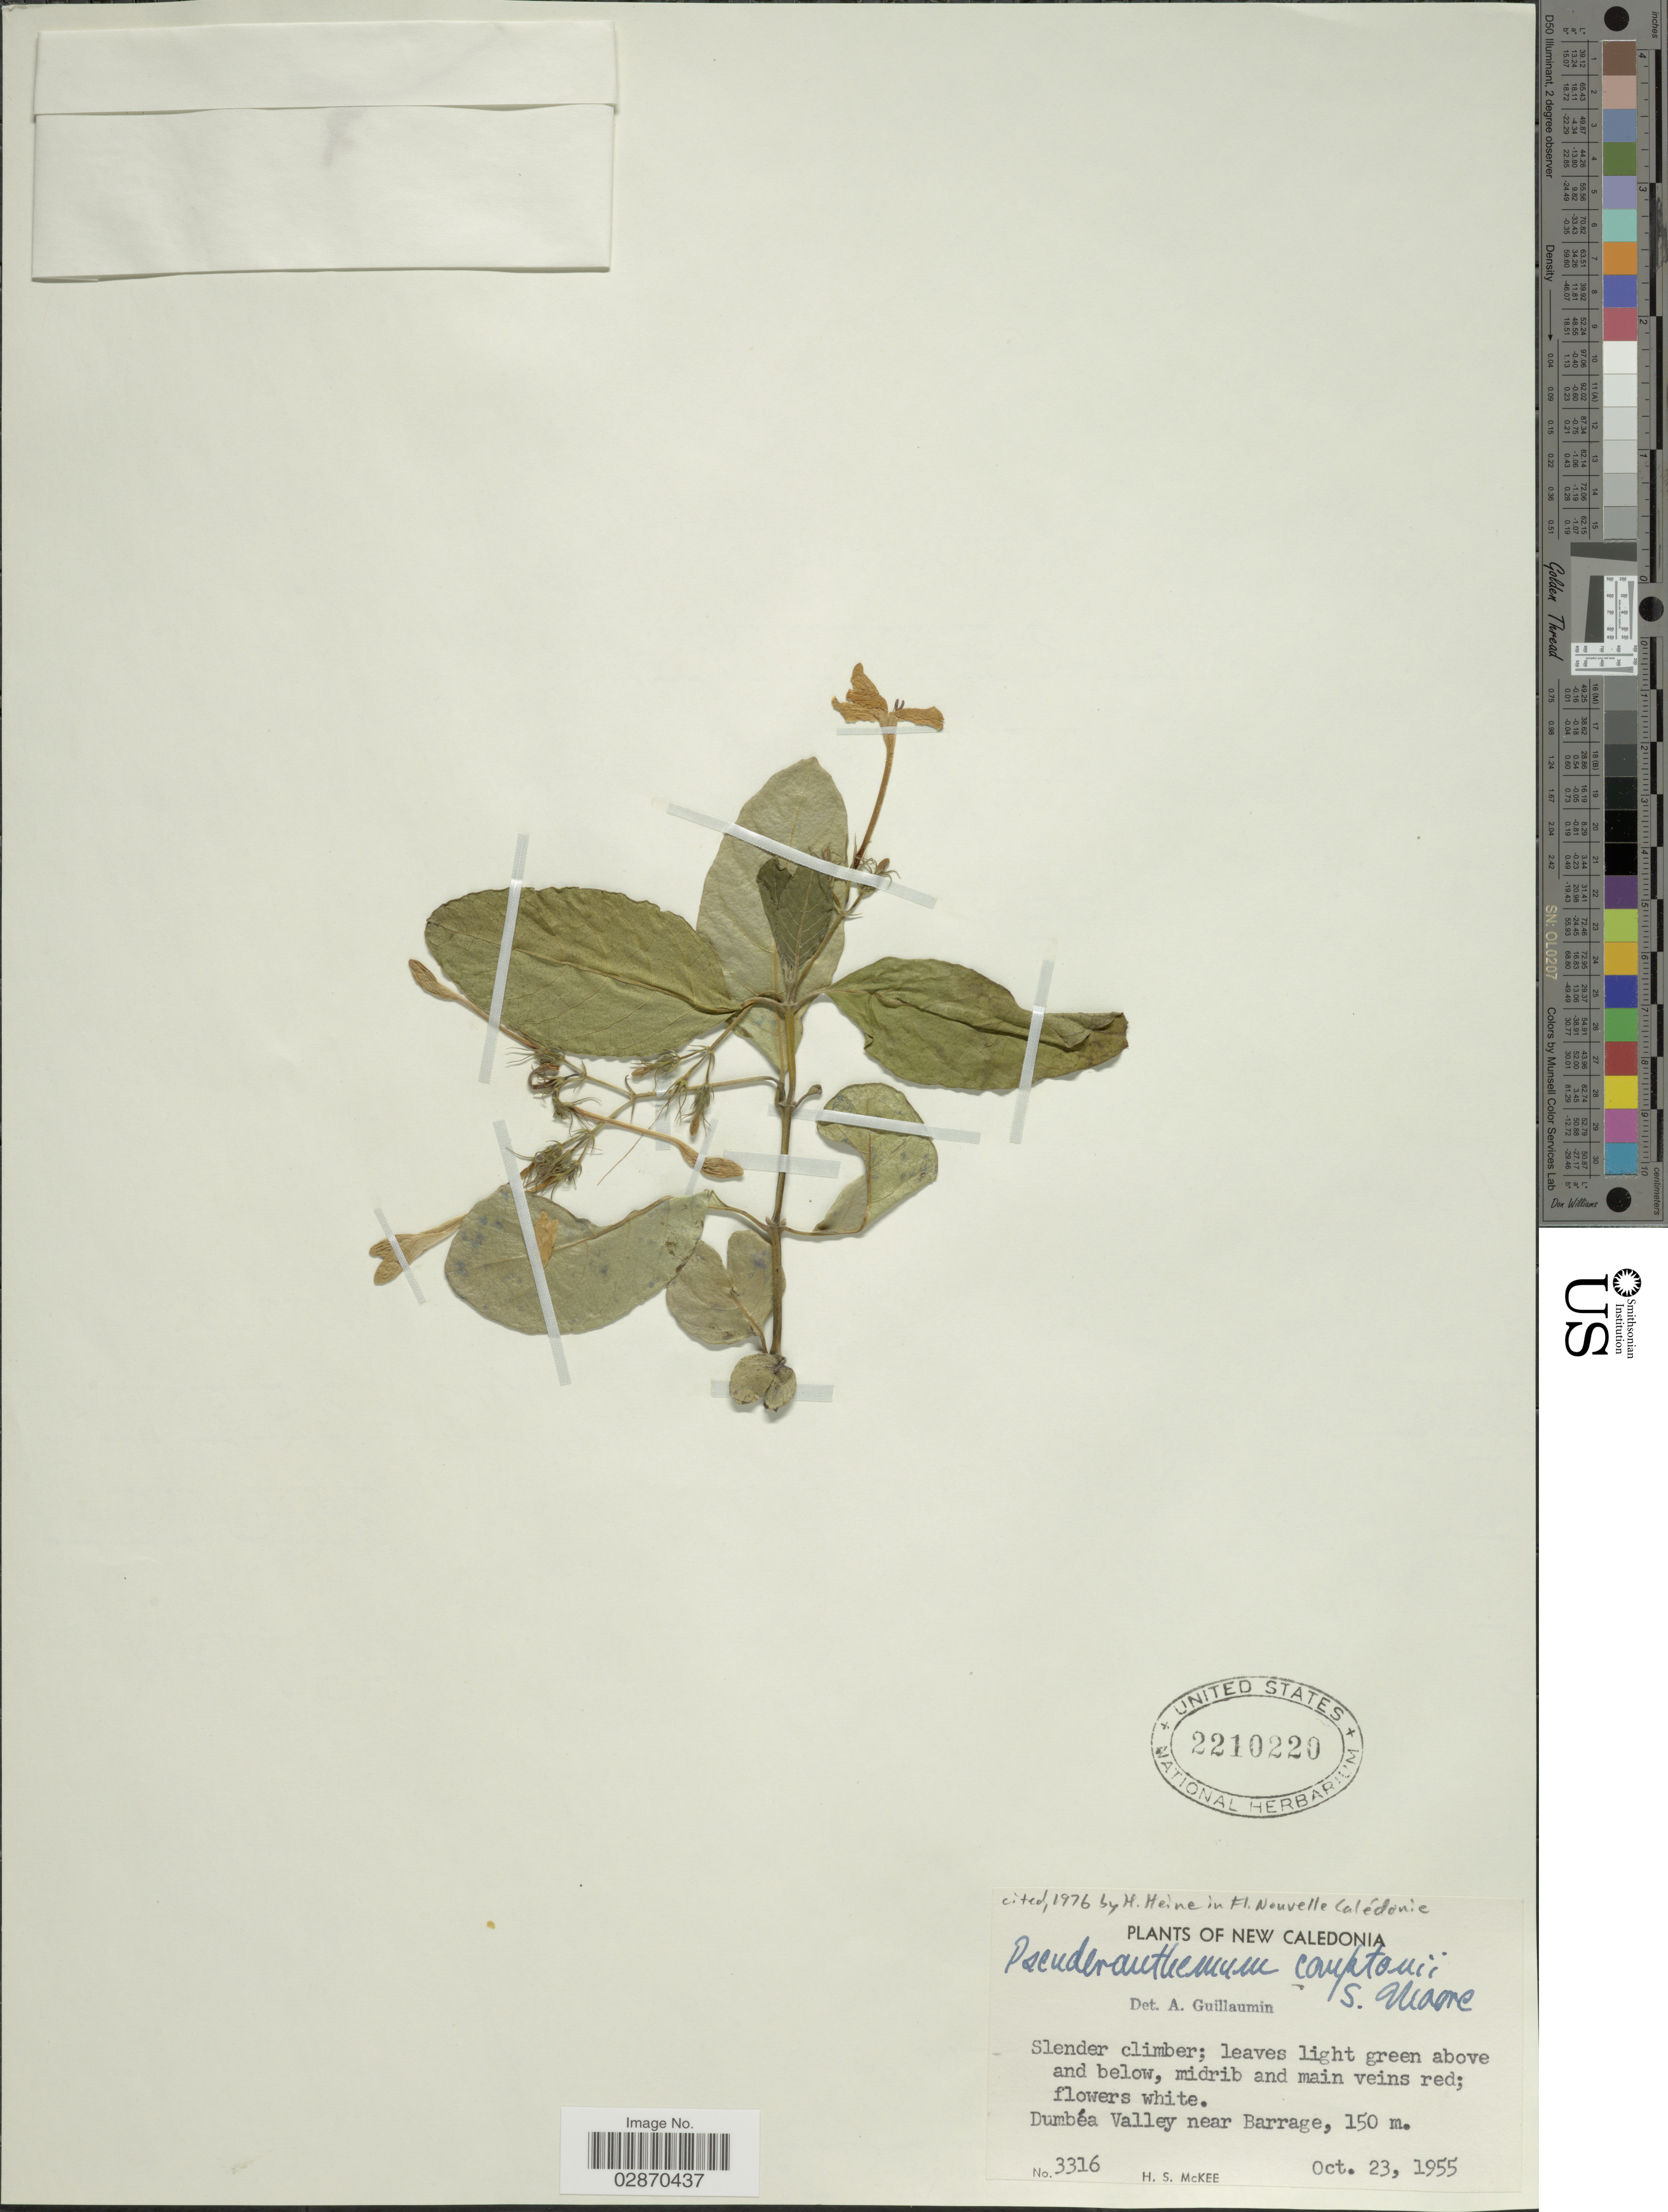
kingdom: Plantae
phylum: Tracheophyta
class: Magnoliopsida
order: Lamiales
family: Acanthaceae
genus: Pseuderanthemum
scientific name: Pseuderanthemum comptonii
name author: S. Moore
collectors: H. S. McKee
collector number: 3316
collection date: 1955-10-23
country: New Caledonia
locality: Dumbéa Valley near Barrage.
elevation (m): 150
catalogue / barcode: US 2210220